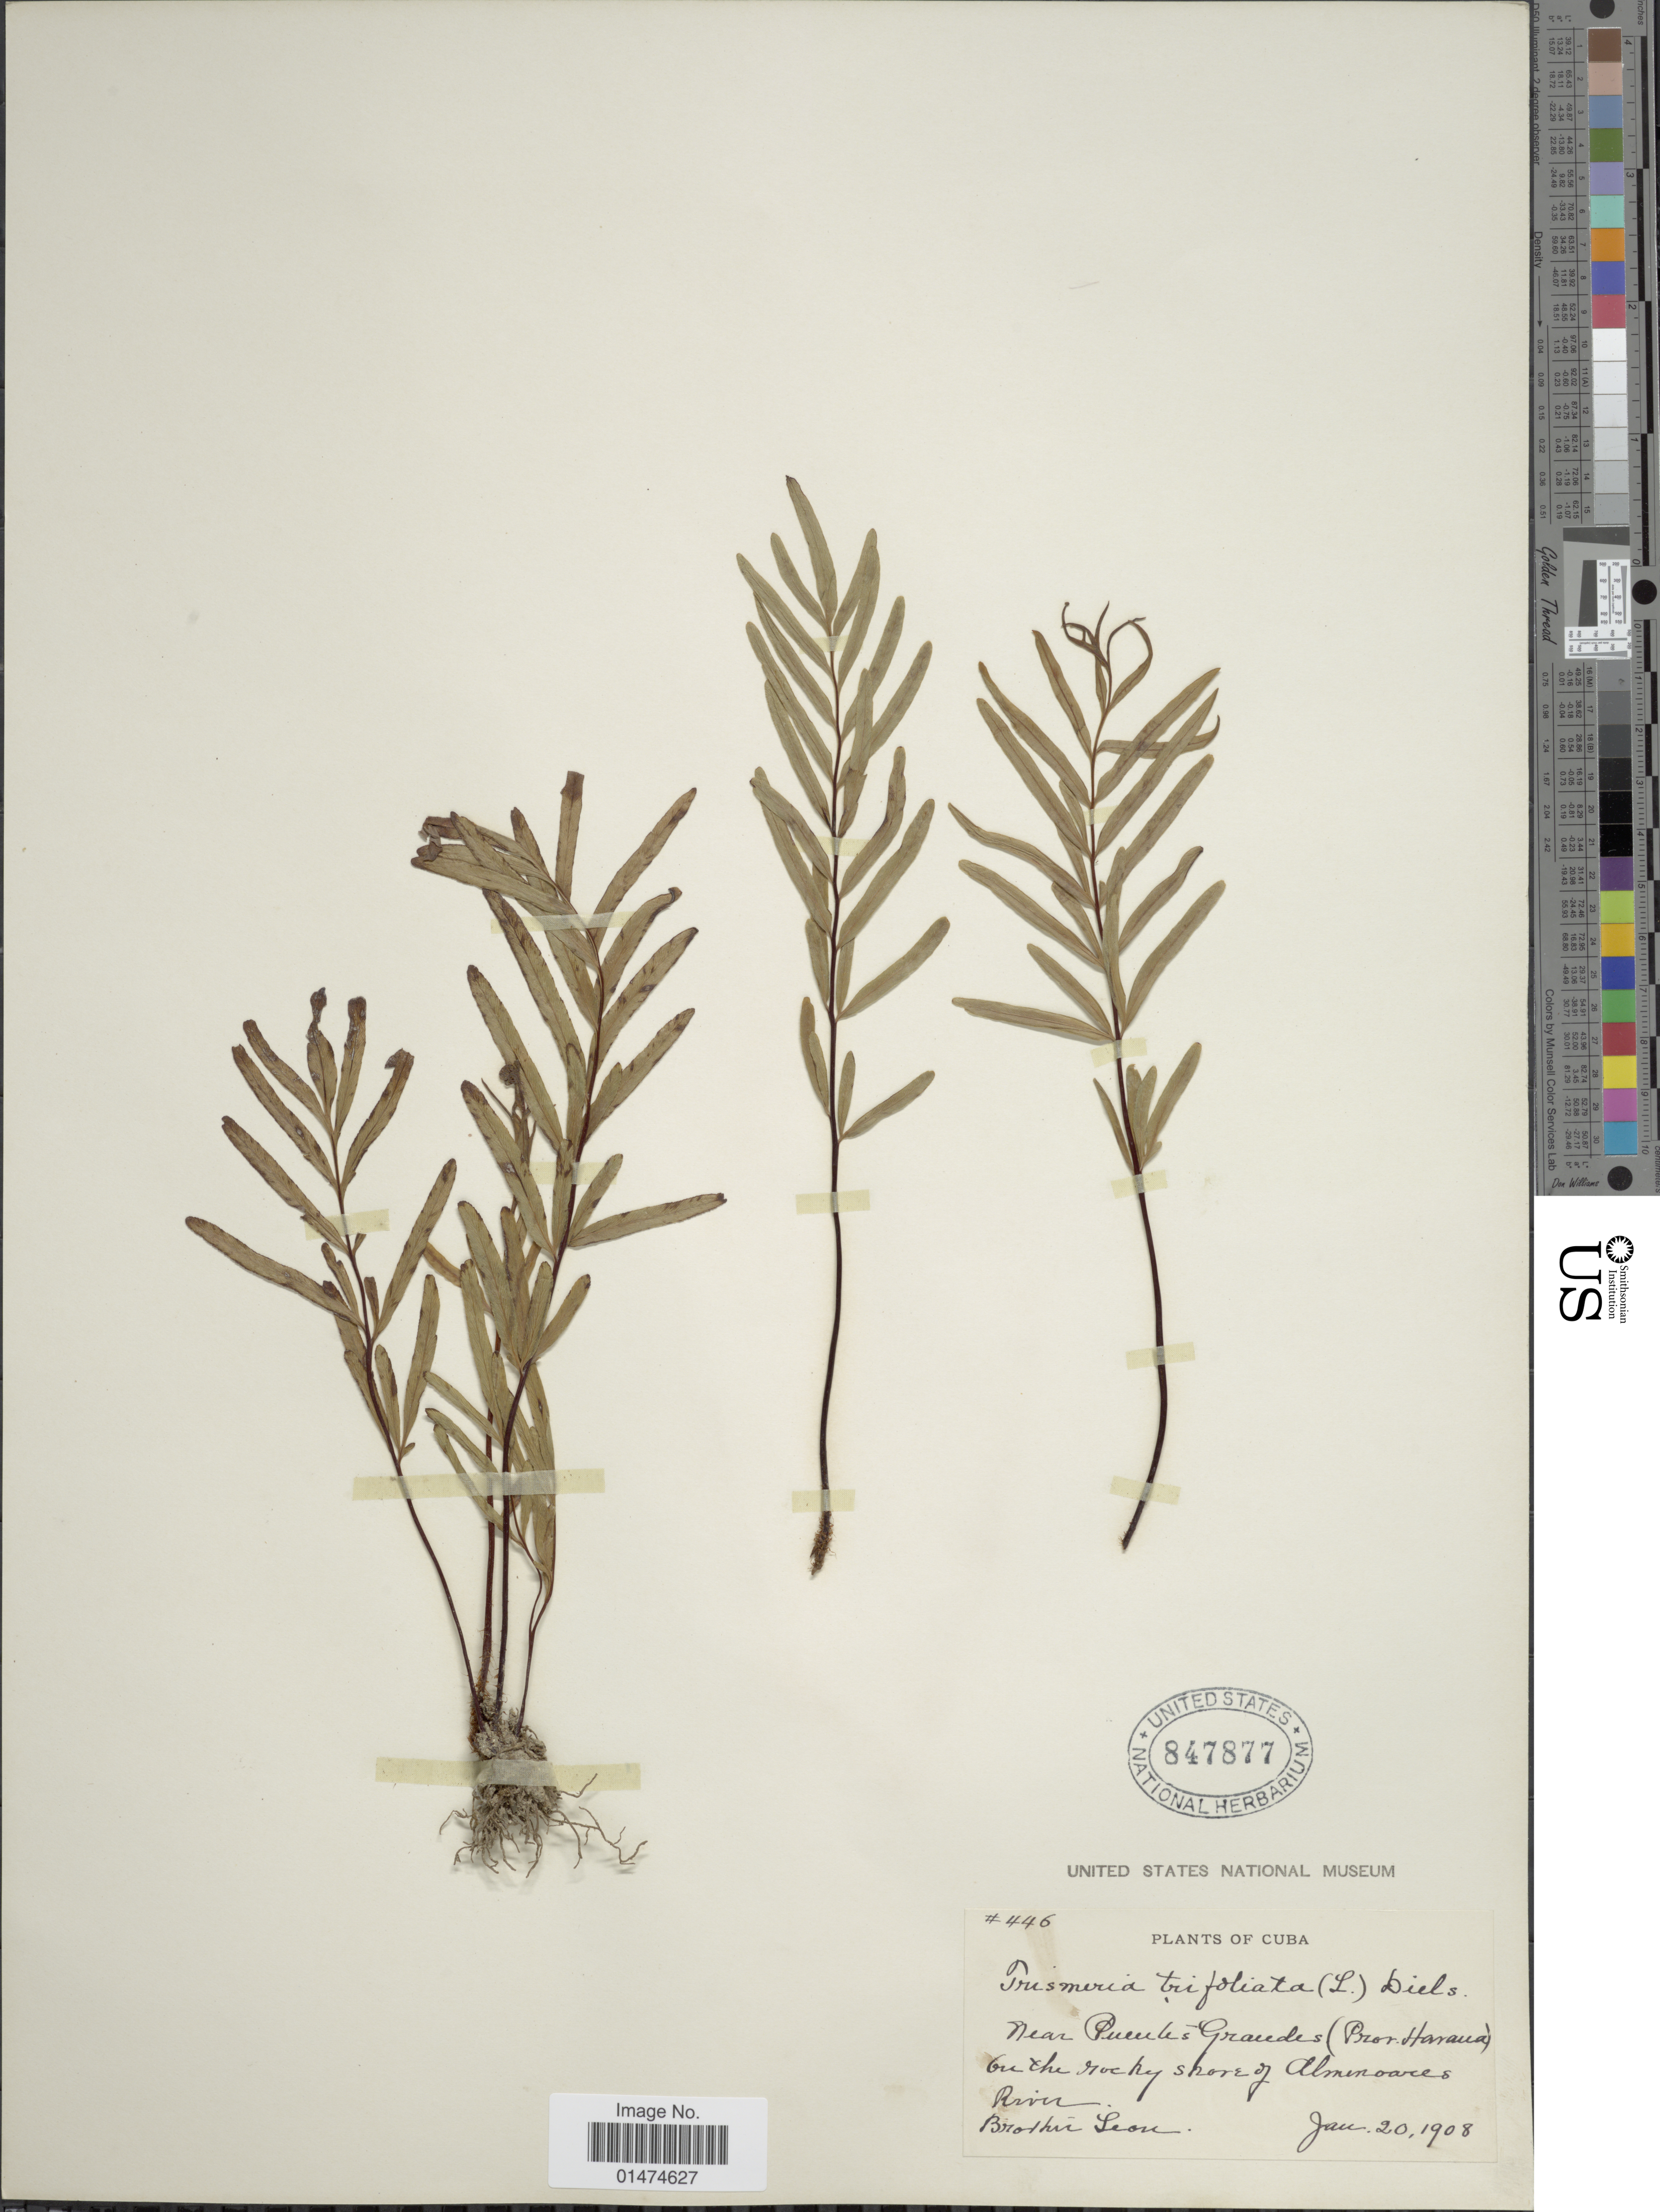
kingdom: Plantae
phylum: Tracheophyta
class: Polypodiopsida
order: Polypodiales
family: Pteridaceae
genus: Pityrogramma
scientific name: Pityrogramma trifoliata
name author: (L.) R.M. Tryon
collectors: Bro. León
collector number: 446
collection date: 1908-01-20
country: Cuba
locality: Cuba, near Pueule's Graudes (prov. Havana). On the rocky shore of Almenoares River.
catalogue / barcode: US 847877